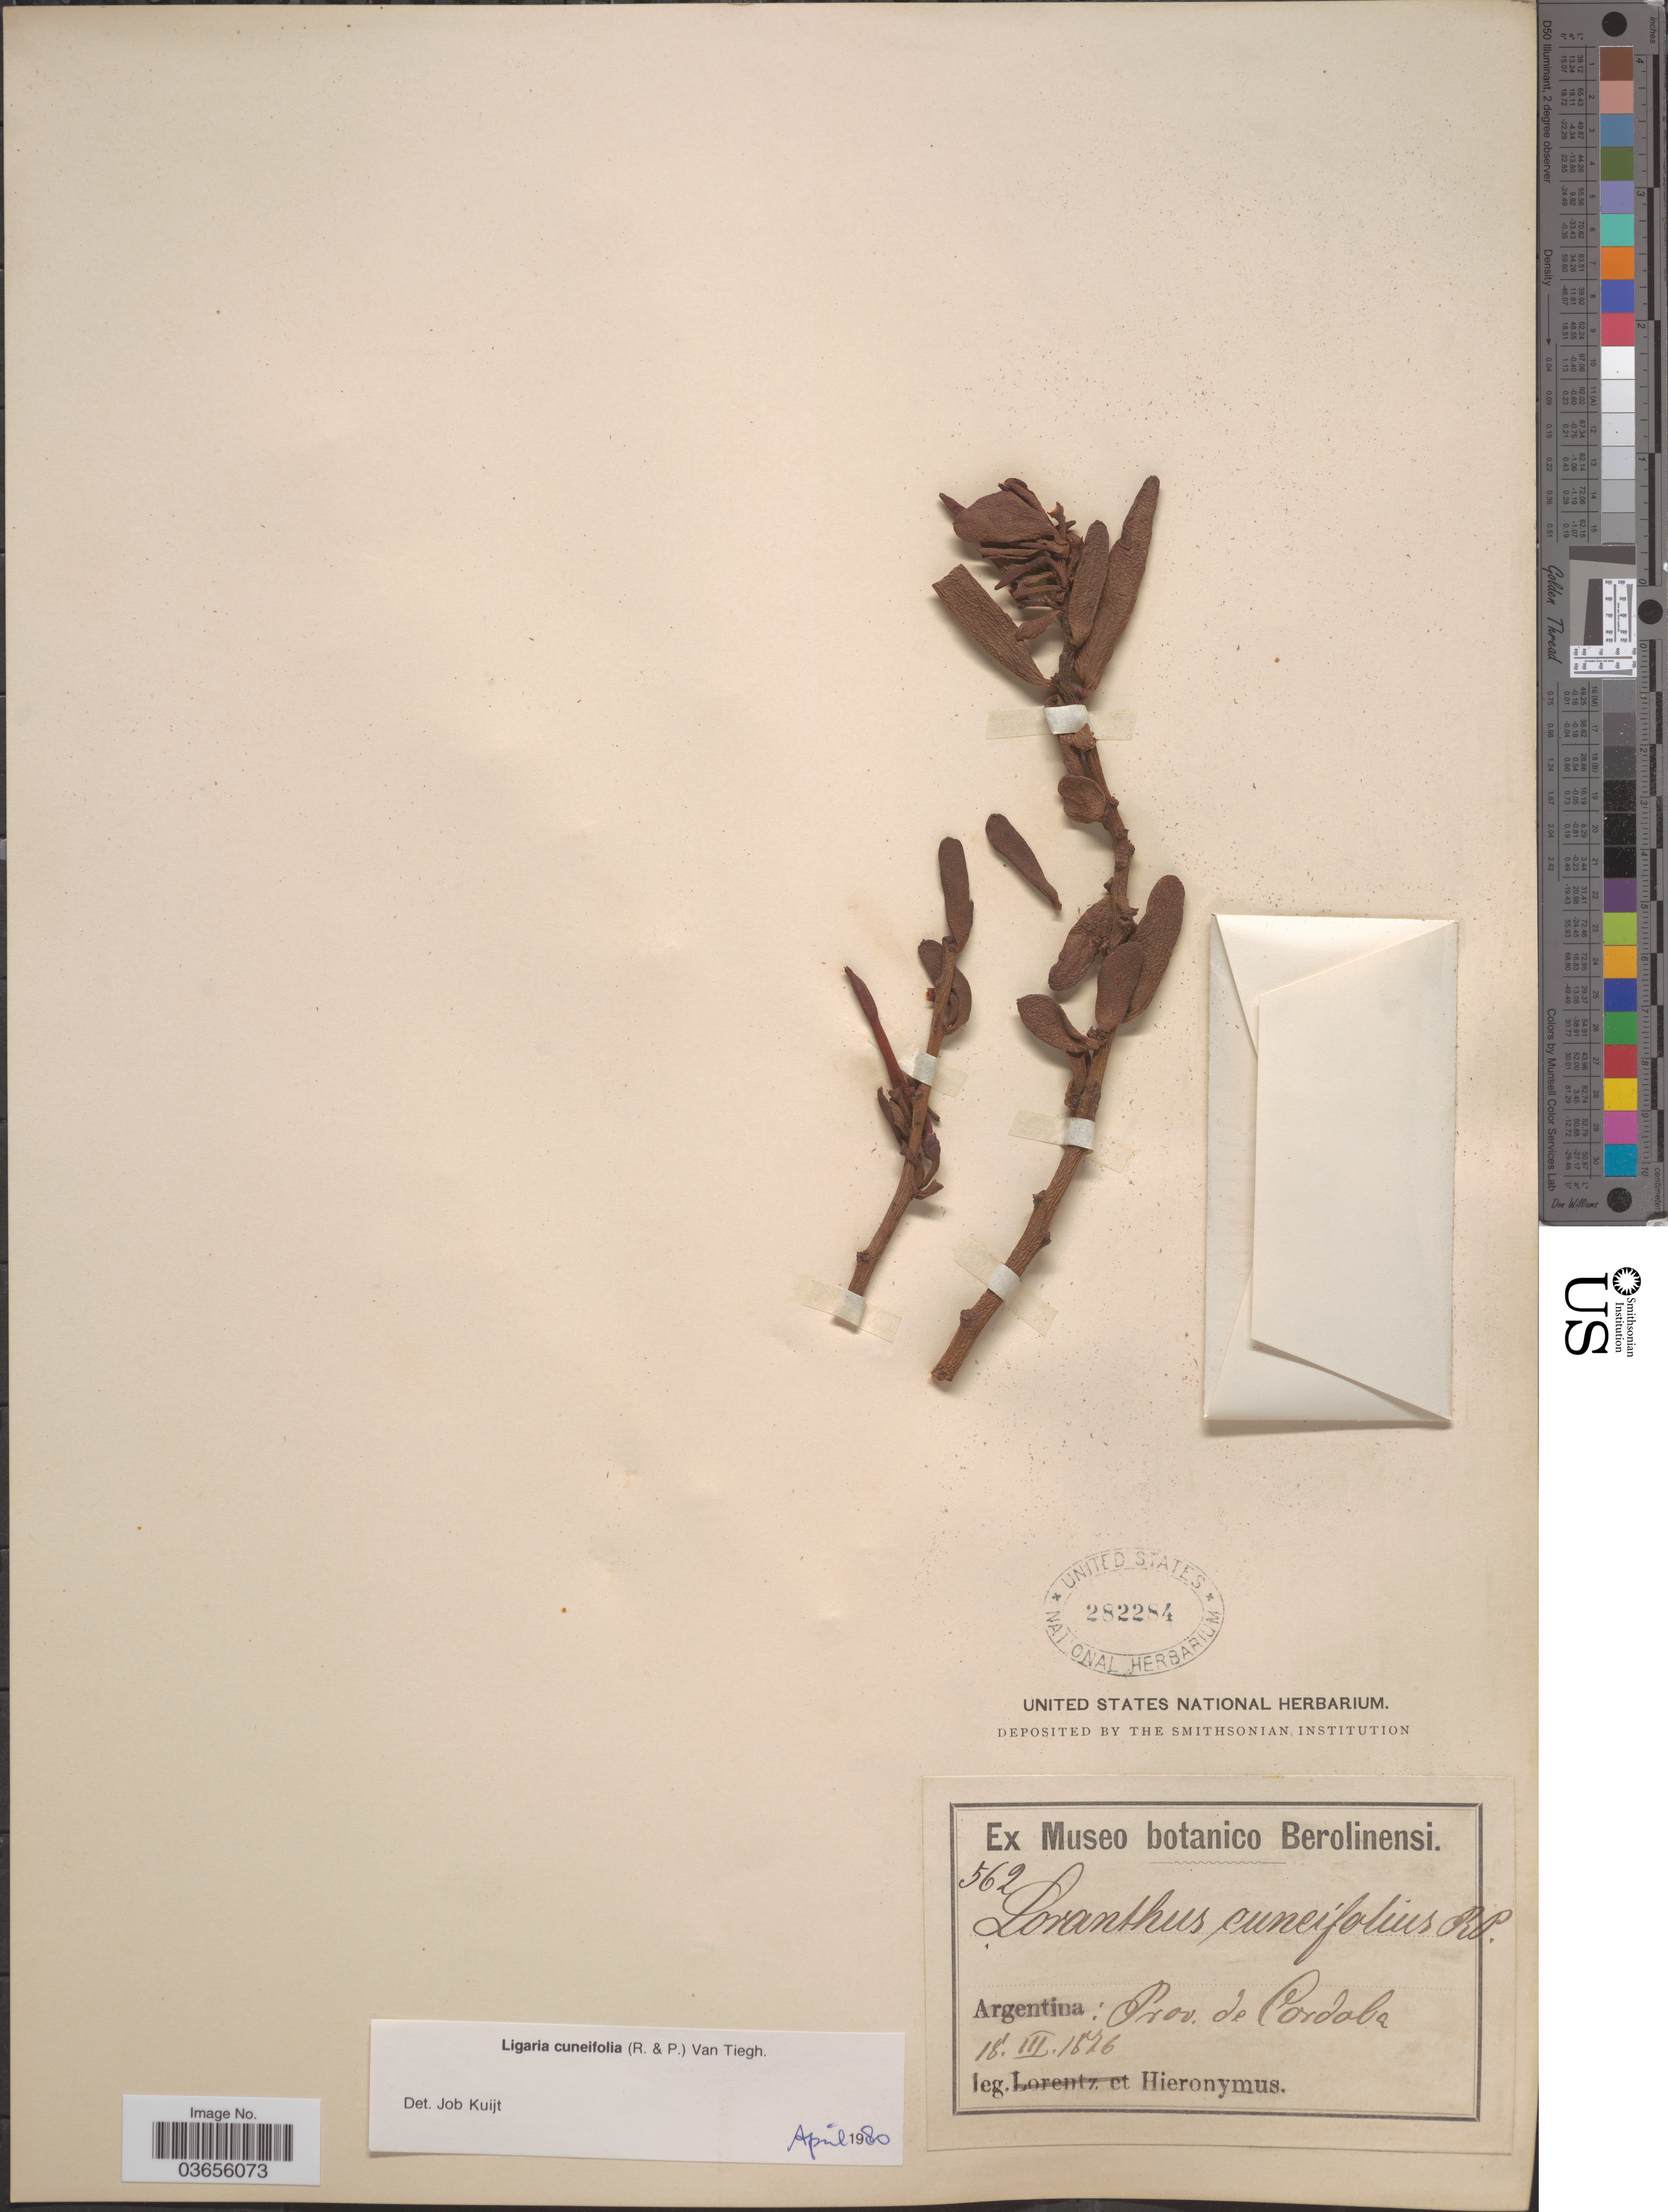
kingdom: Plantae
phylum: Tracheophyta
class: Magnoliopsida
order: Santalales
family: Loranthaceae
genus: Ligaria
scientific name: Ligaria cuneifolia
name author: (Ruiz & Pav.) Tiegh.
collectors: -. Hieronymus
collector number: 562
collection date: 1876-03-18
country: Argentina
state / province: Cordoba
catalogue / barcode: US 282284